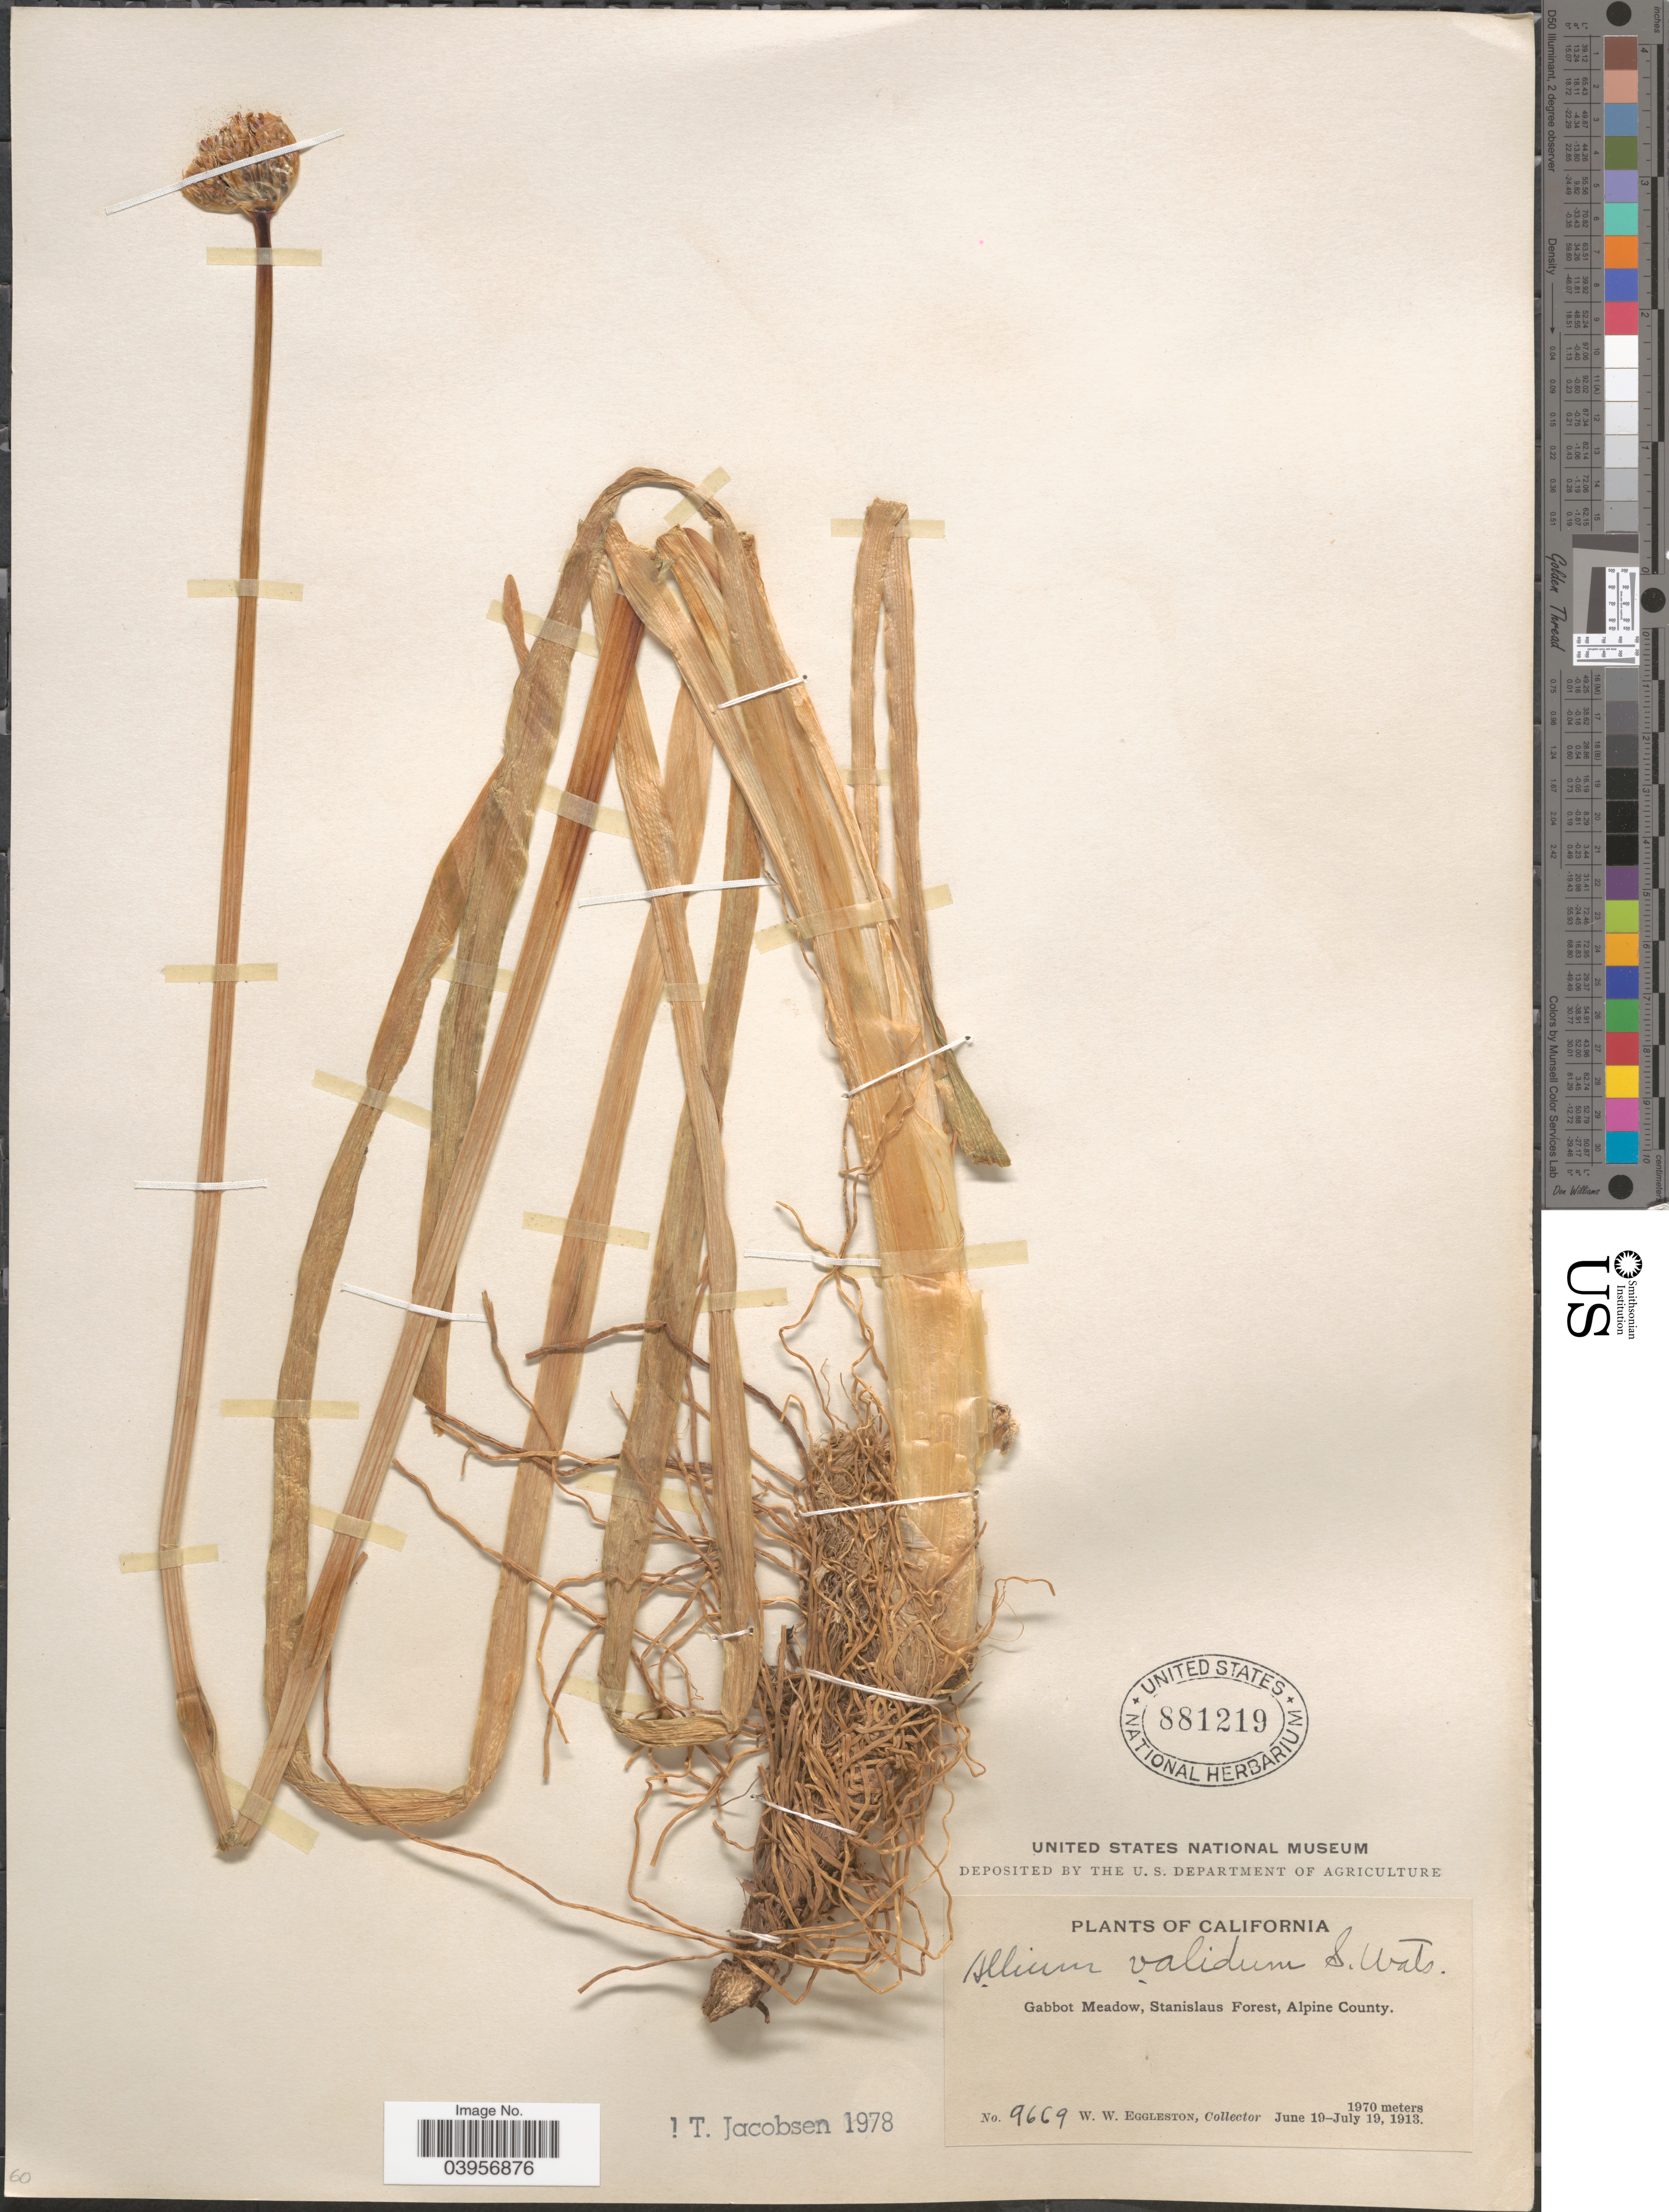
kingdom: Plantae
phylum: Tracheophyta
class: Liliopsida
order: Asparagales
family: Amaryllidaceae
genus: Allium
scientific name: Allium validum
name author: S. Watson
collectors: W. W. Eggleston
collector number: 9669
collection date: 1913-06-19/1913-07-19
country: United States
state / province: California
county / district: Alpine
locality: Gabbot Meadow, Stanislaus Forest, Alpine County.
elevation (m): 1970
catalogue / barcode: US 881219